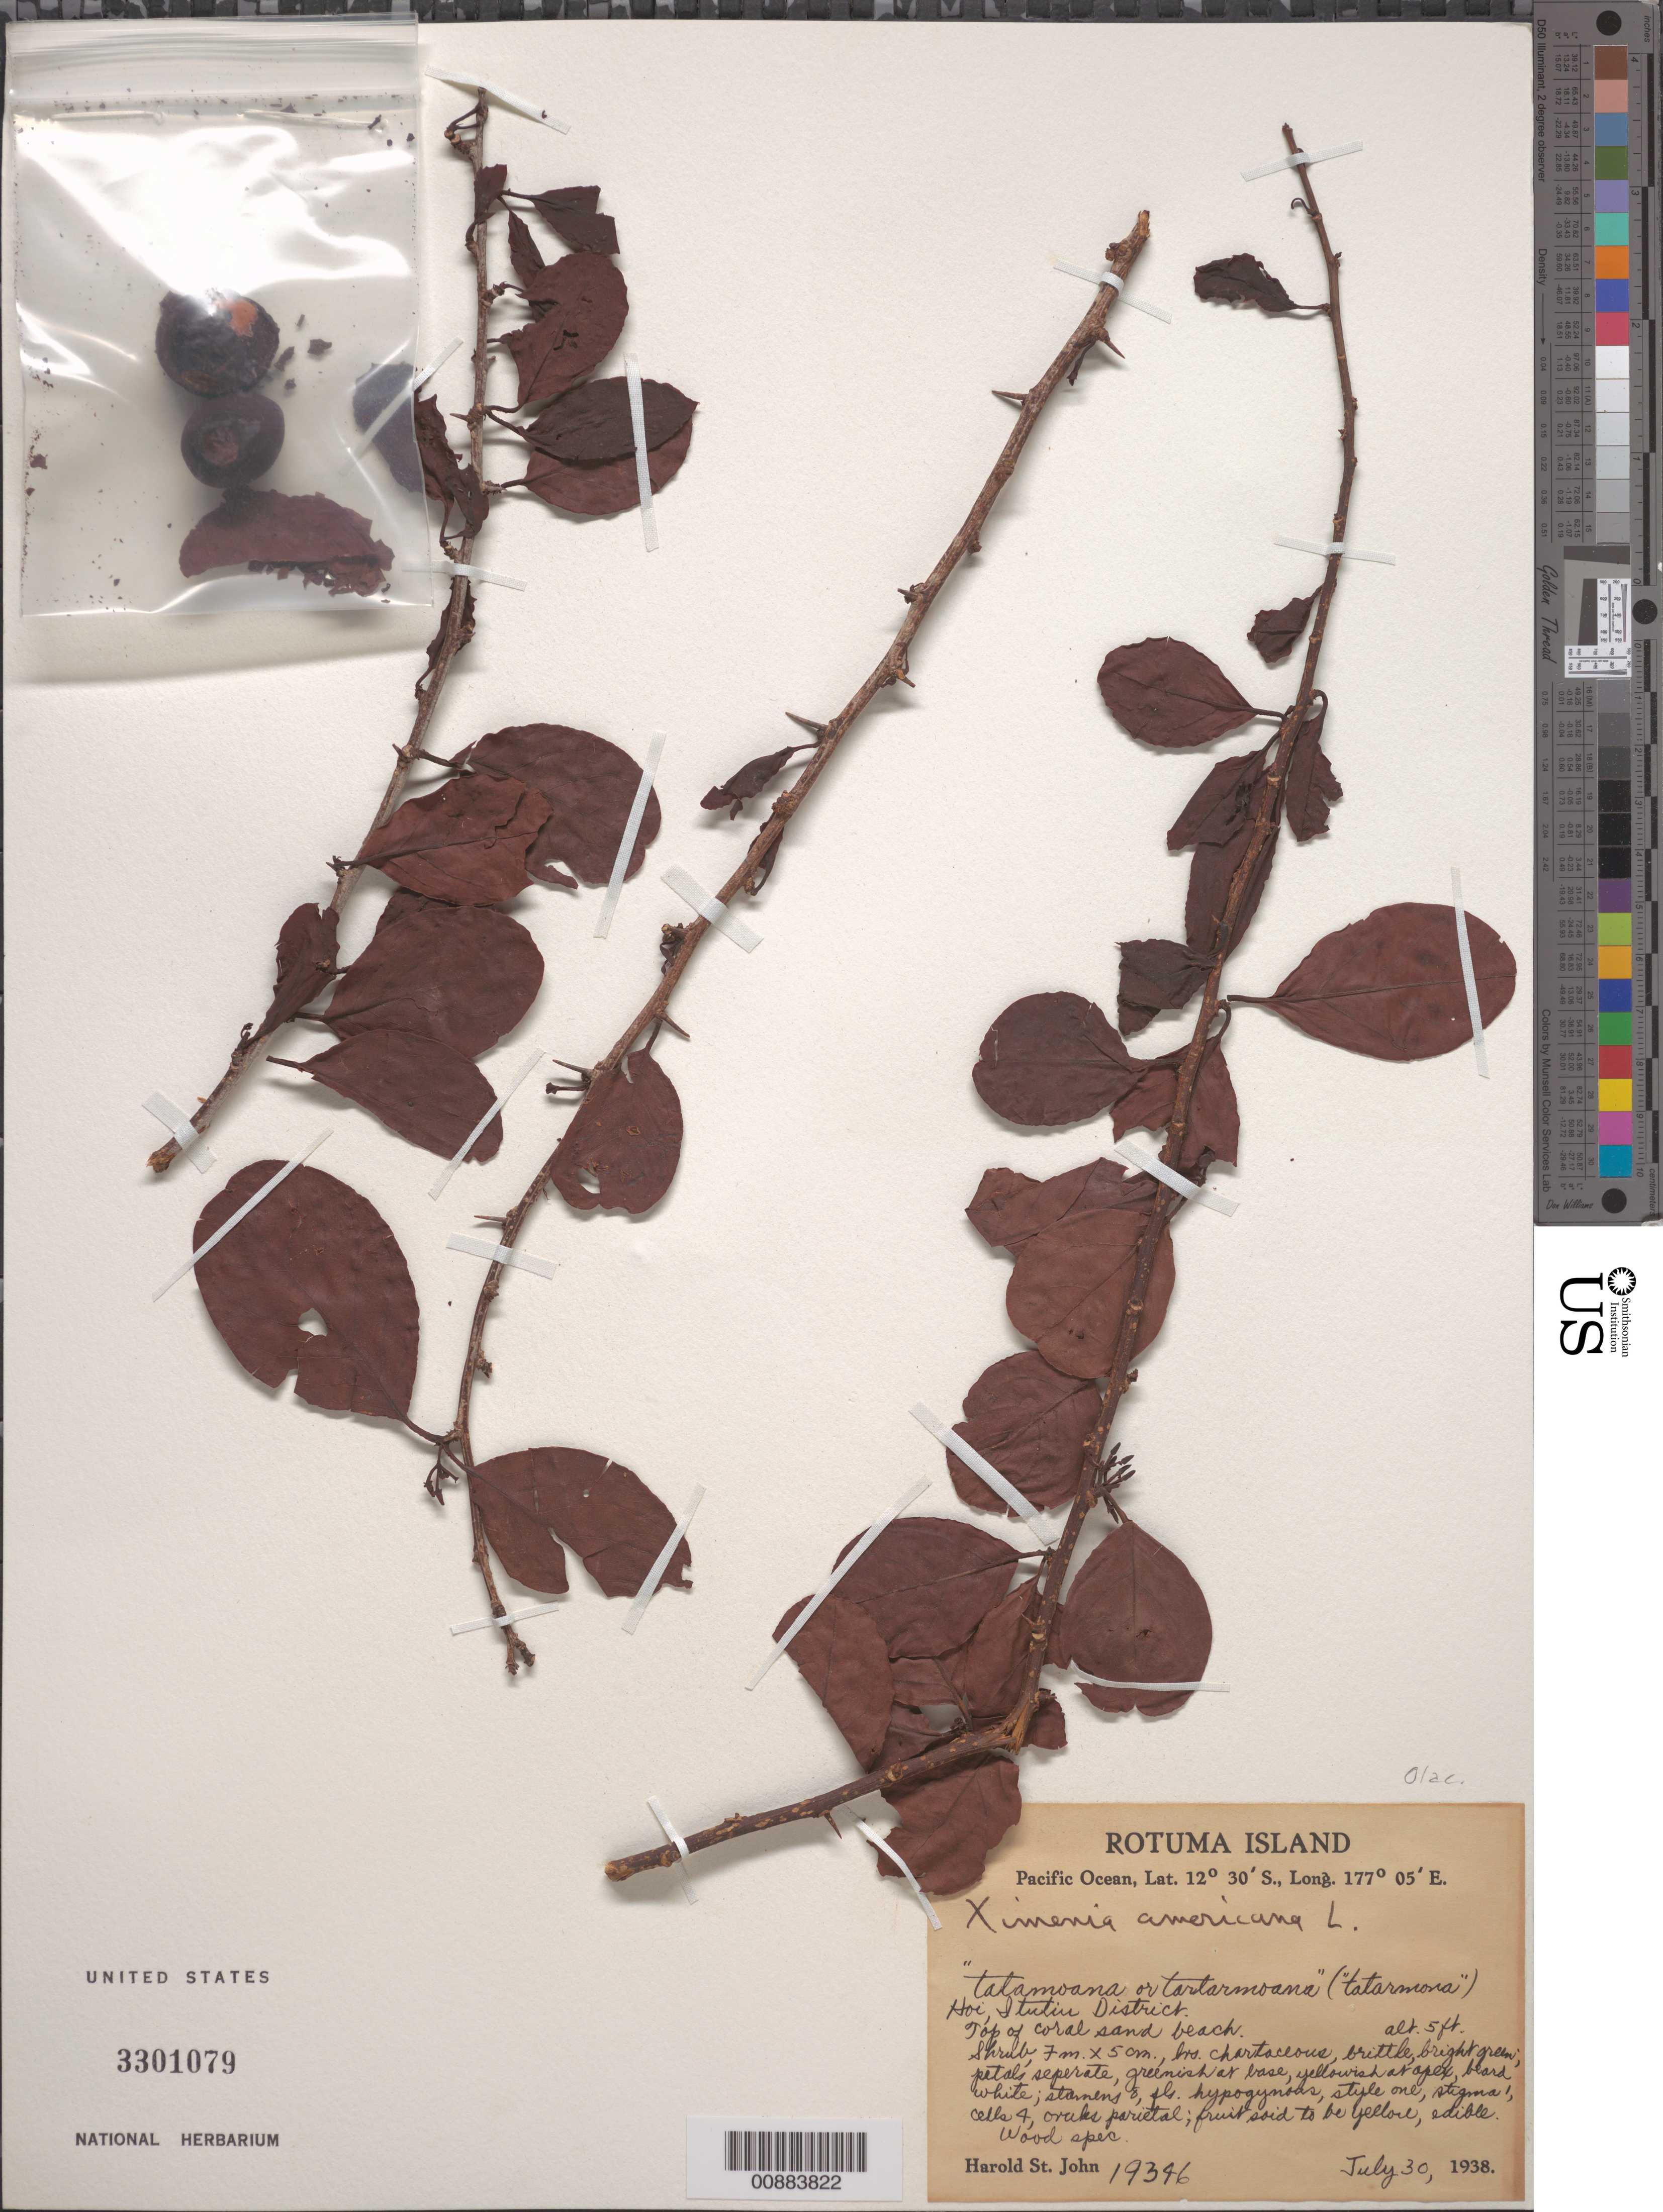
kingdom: Plantae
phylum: Tracheophyta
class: Magnoliopsida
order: Santalales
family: Ximeniaceae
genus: Ximenia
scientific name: Ximenia americana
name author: L.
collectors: H. St. John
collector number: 19346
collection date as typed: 30 Jul 1938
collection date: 1938-07-30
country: Fiji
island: Rotuma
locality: Hoi, Itutiu District.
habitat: Top of coral sand beach.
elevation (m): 2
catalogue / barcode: US 3301079